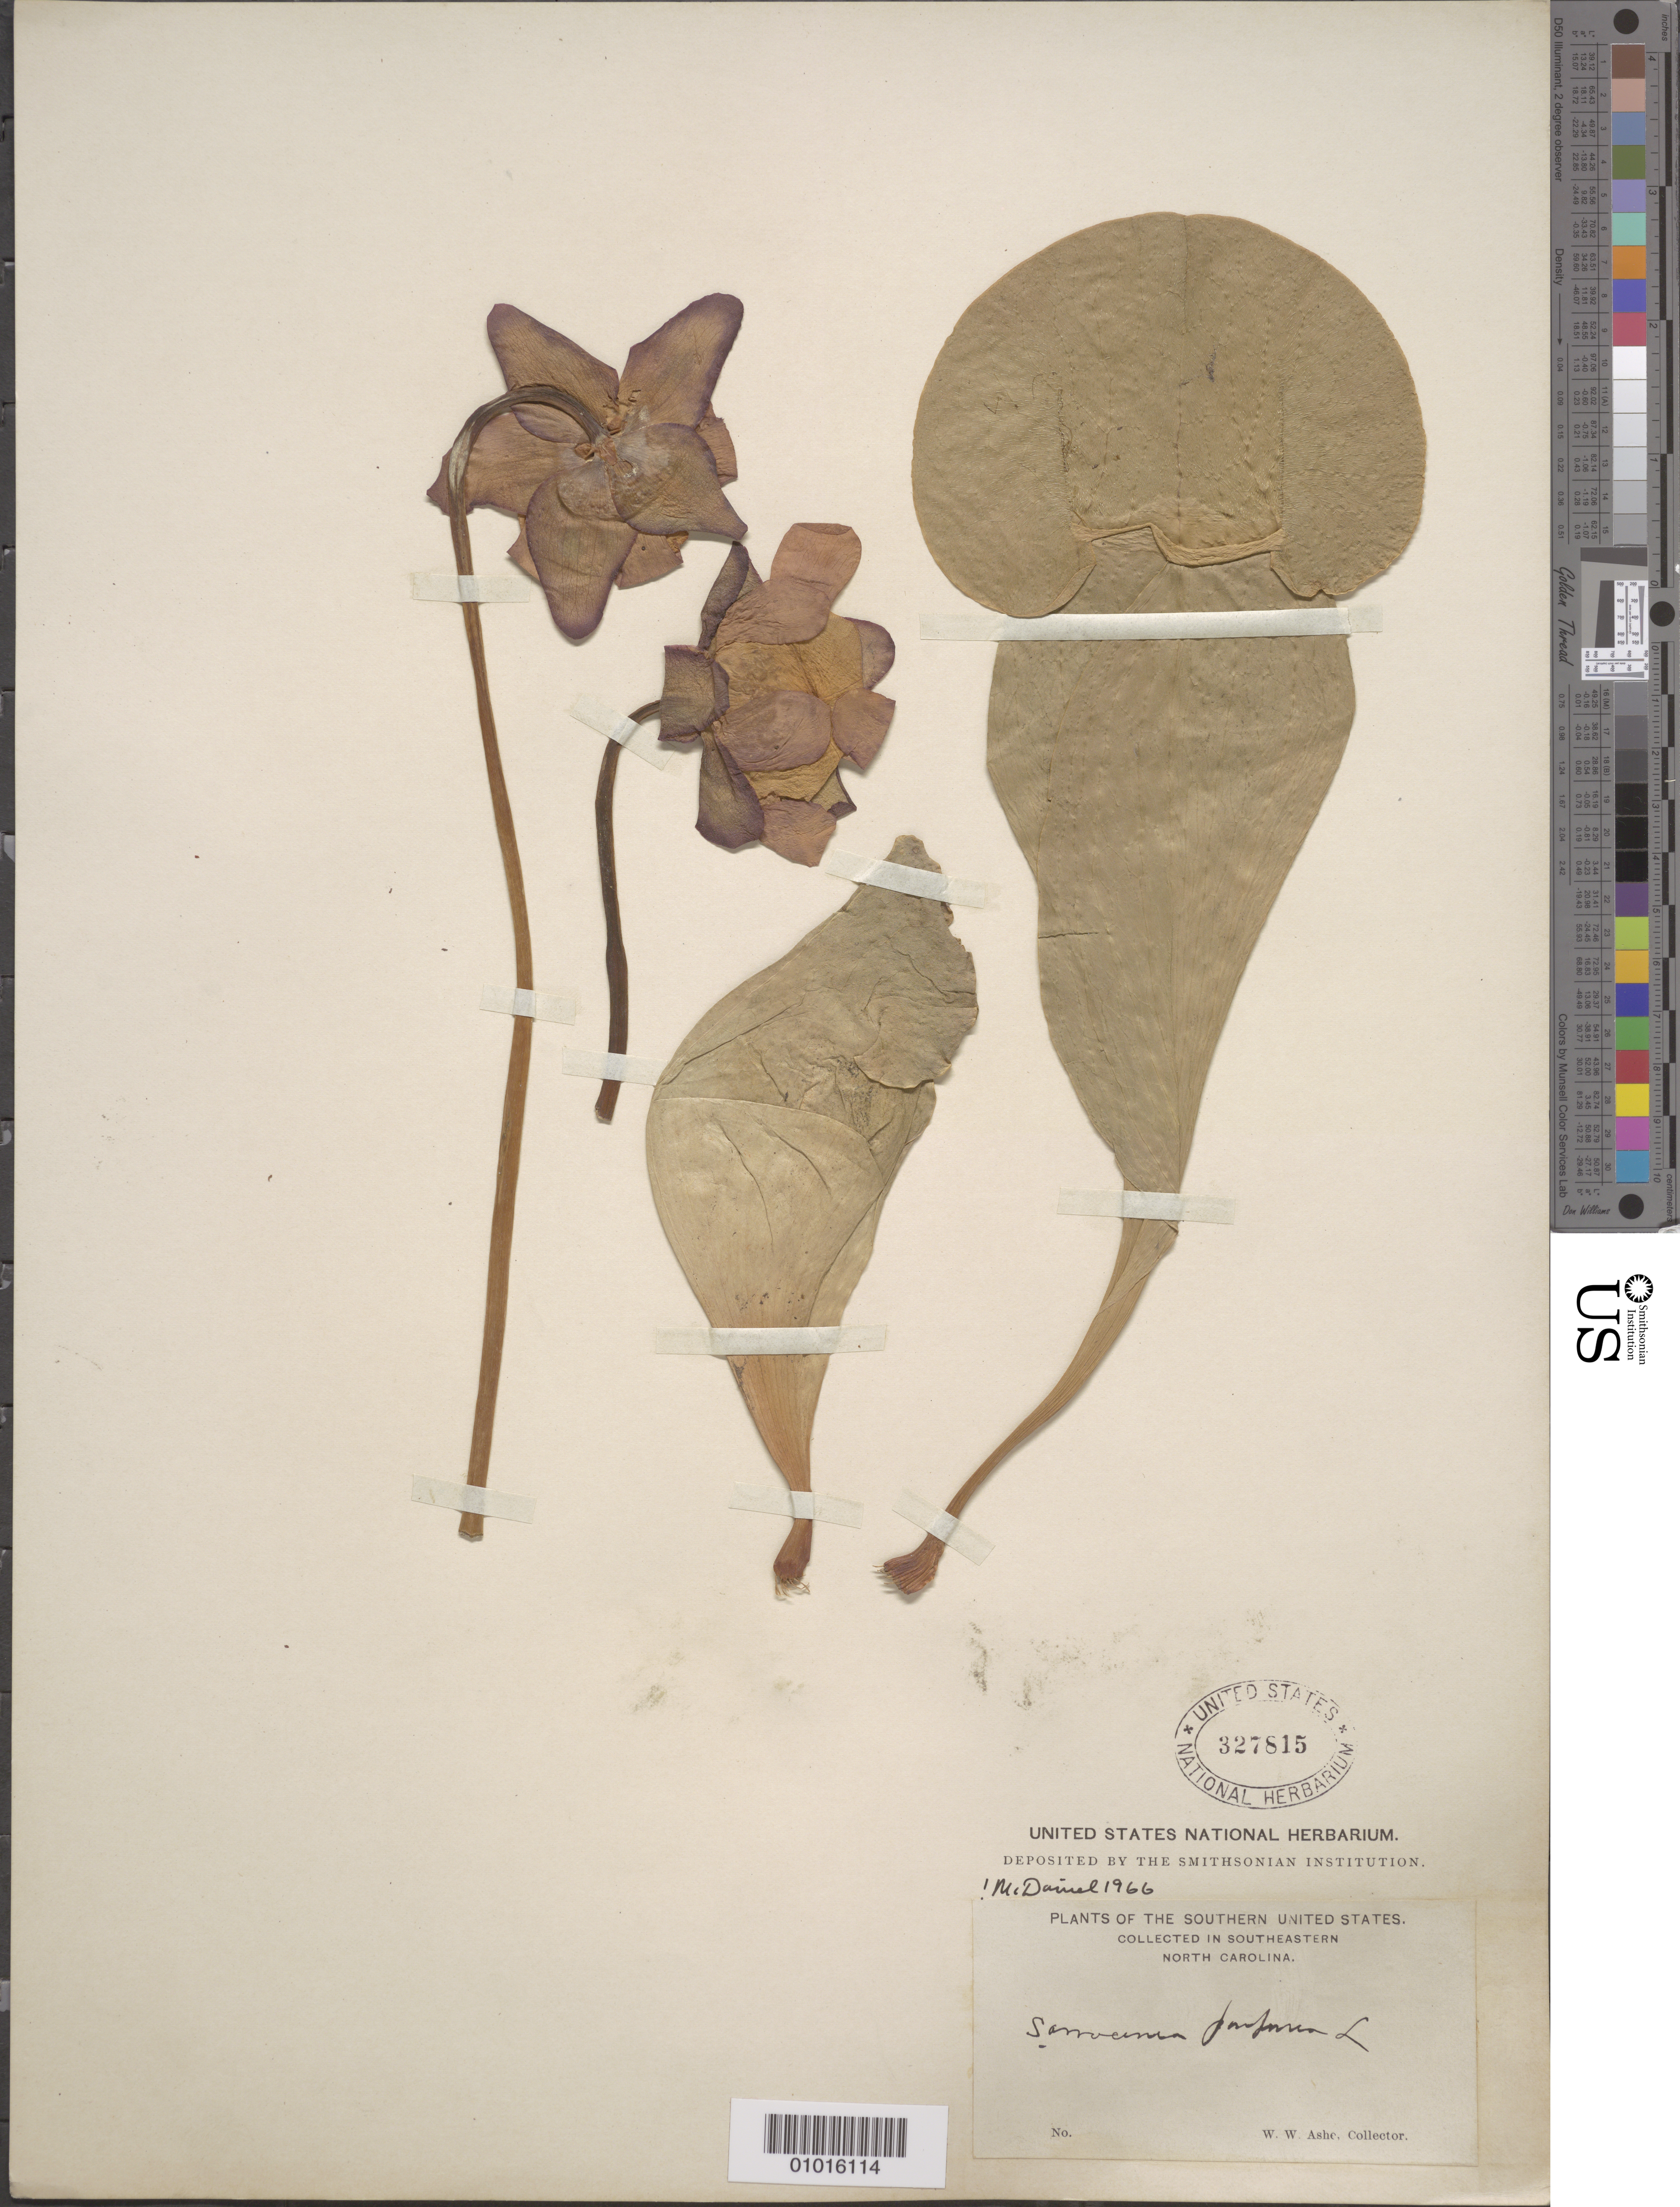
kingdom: Plantae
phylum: Tracheophyta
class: Magnoliopsida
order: Ericales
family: Sarraceniaceae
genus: Sarracenia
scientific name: Sarracenia purpurea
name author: L.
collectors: W. W. Ashe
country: United States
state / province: North Carolina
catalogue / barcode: US 327815